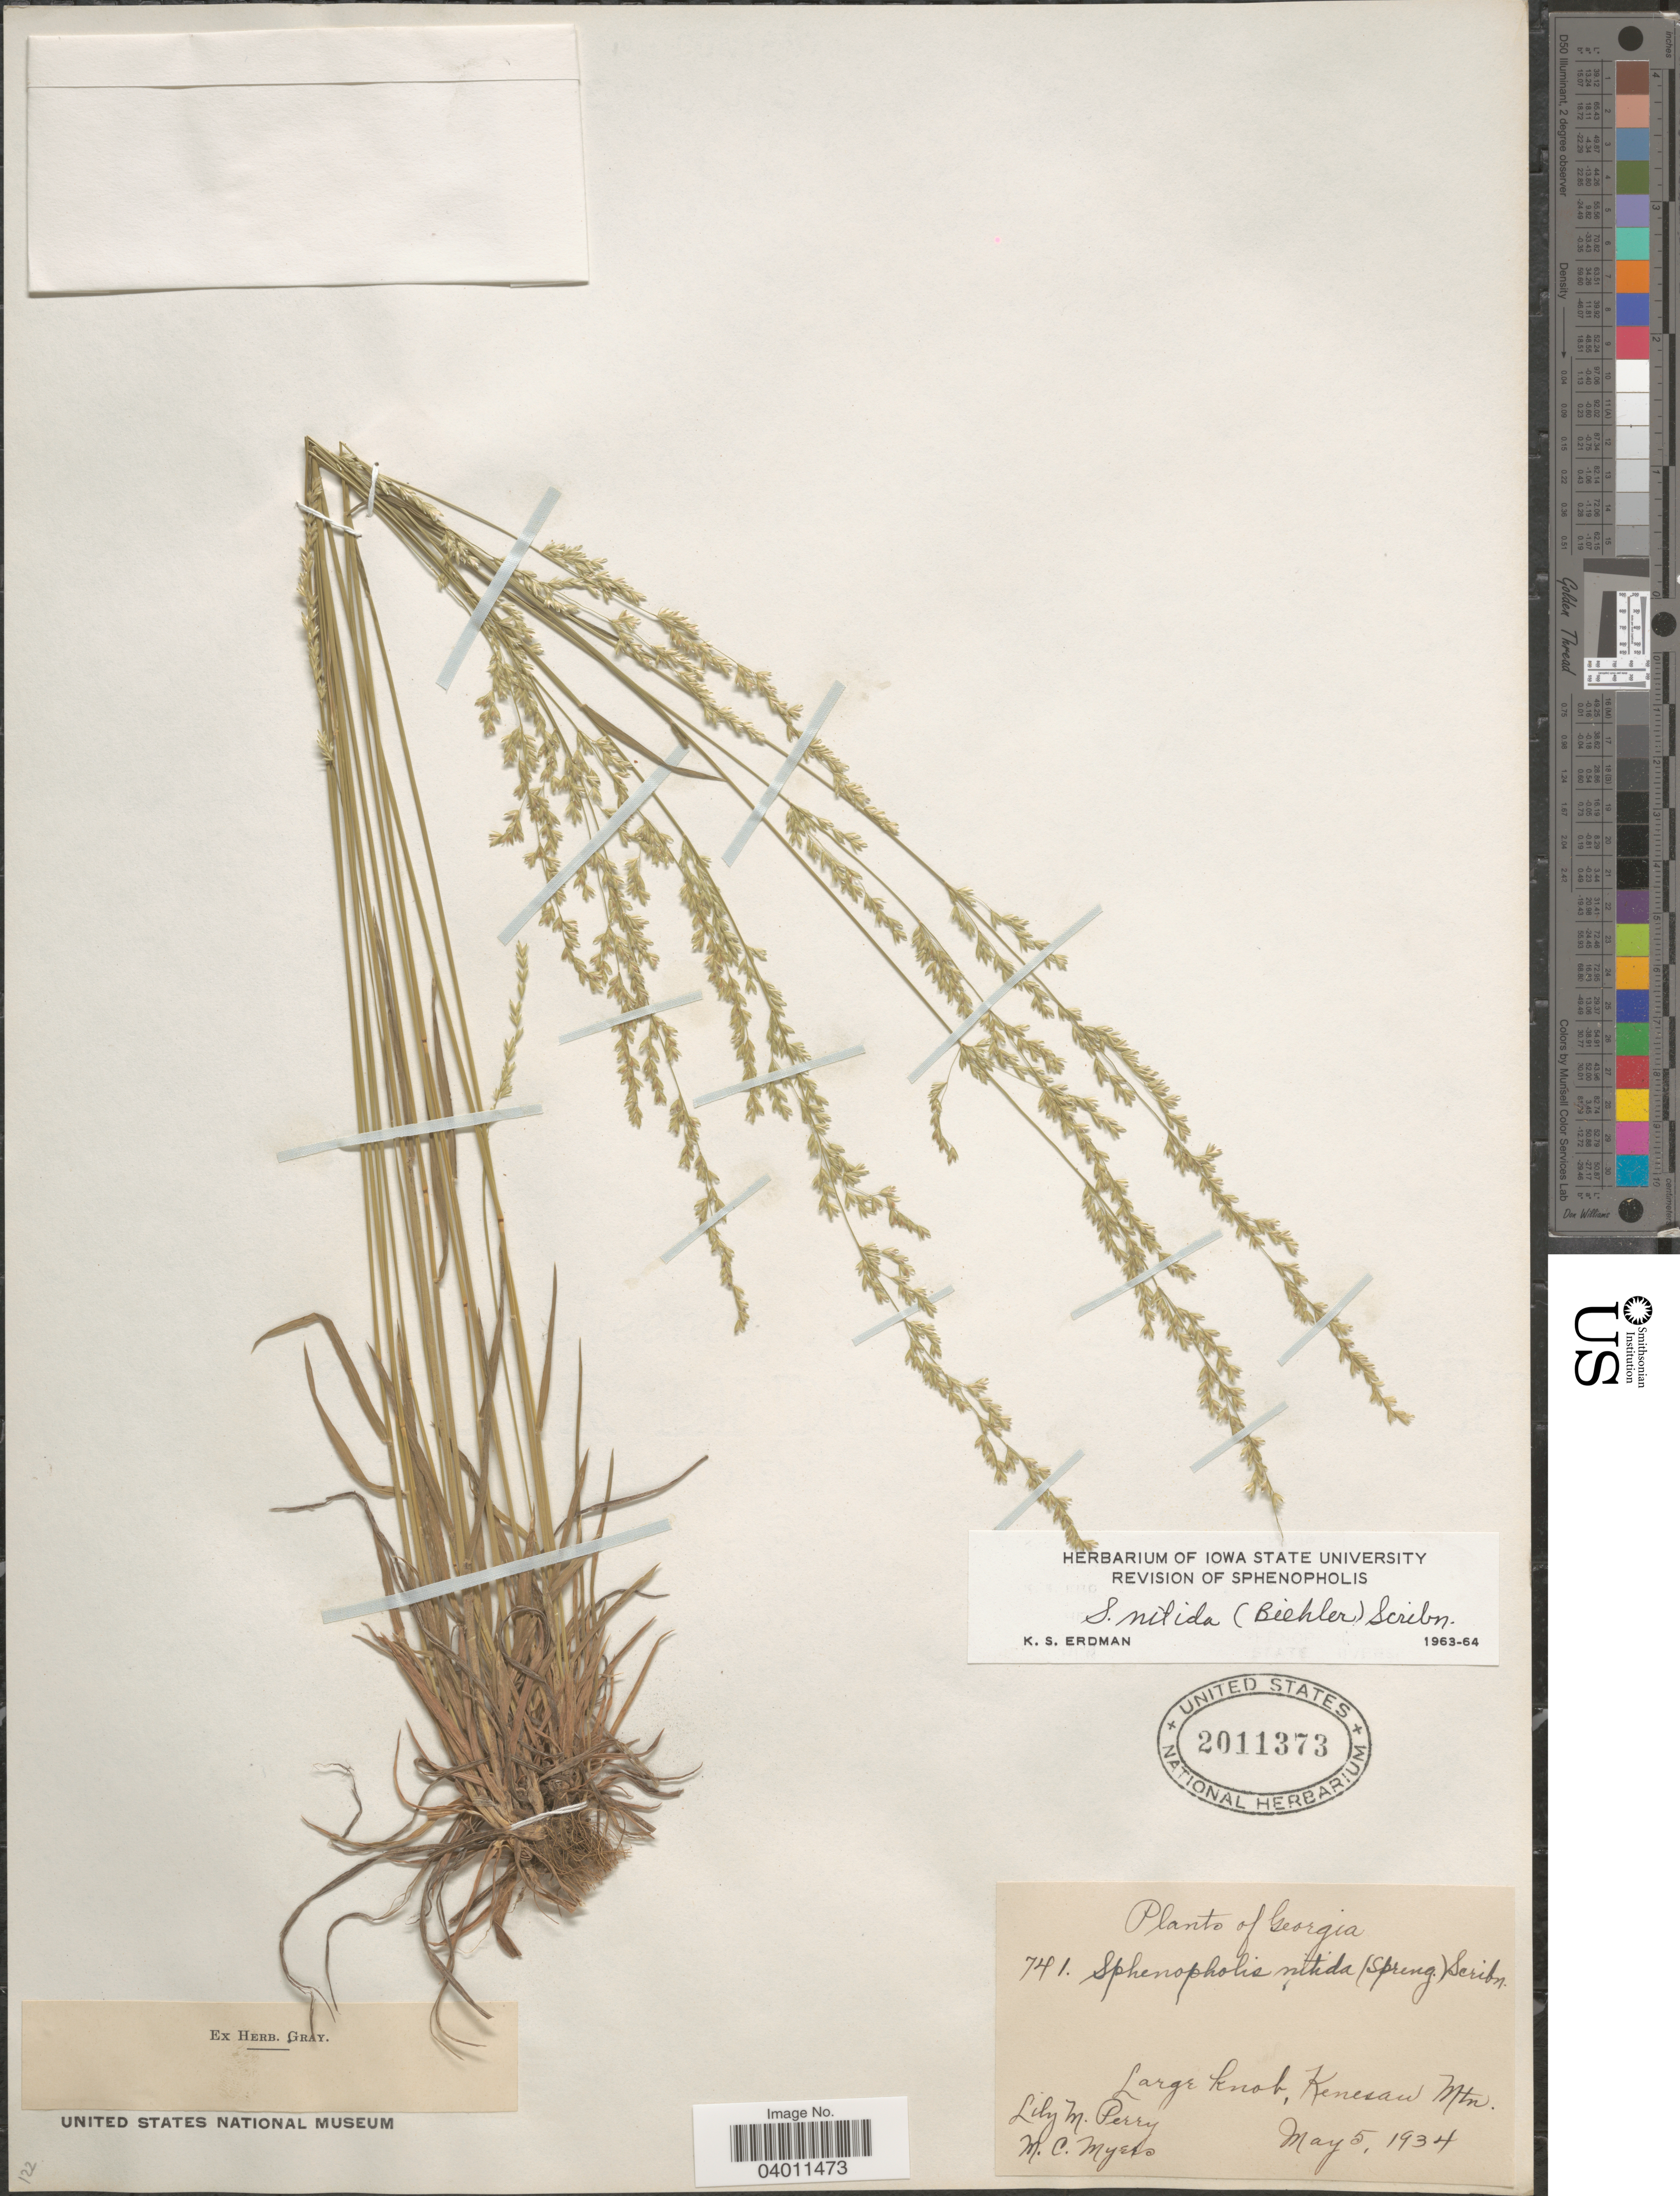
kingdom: Plantae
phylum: Tracheophyta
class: Liliopsida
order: Poales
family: Poaceae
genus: Sphenopholis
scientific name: Sphenopholis nitida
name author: (Biehler) Scribn.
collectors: L. M. Perry & M. Myers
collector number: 741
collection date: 1934-05-05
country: United States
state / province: Georgia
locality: Large Knob, Kenesaw Mtn.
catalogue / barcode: US 2011373